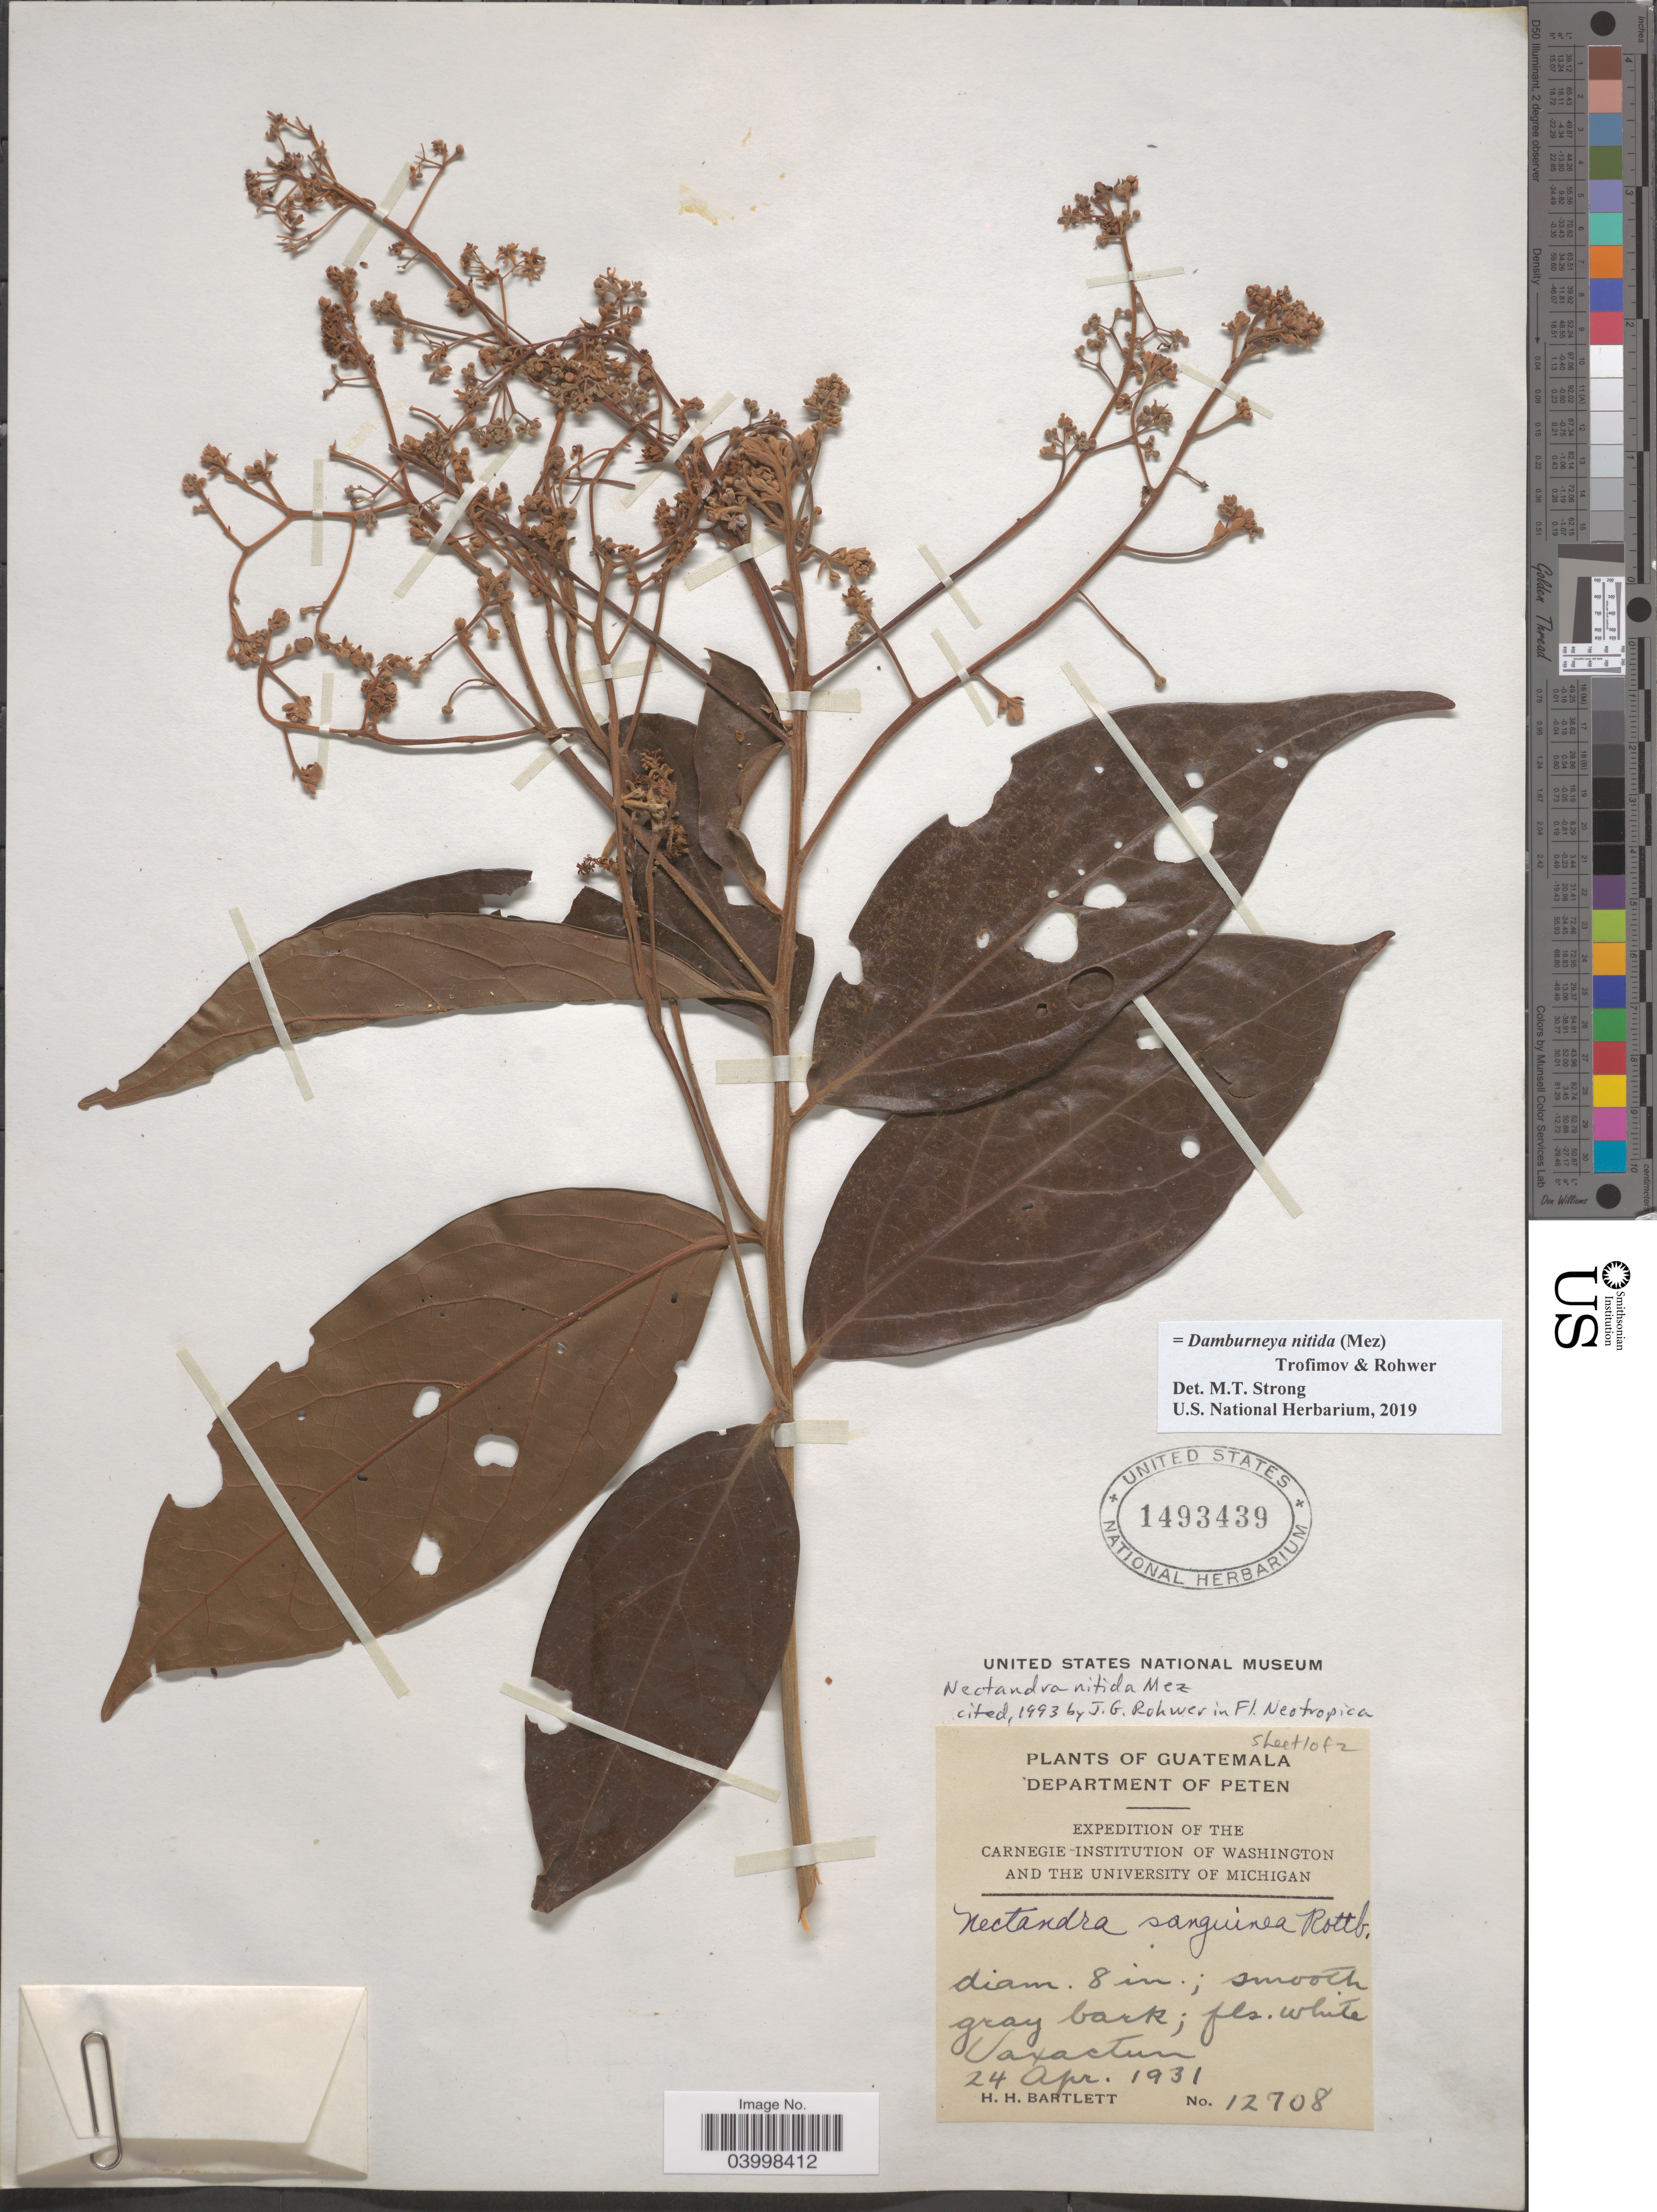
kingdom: Plantae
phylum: Tracheophyta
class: Magnoliopsida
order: Laurales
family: Lauraceae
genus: Damburneya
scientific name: Damburneya nitida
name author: (Mez) Trofimov & Rohwer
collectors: H. H. Bartlett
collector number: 12708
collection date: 1931-04-24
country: Guatemala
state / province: El Peten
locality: Department of Peten. Uaxactun.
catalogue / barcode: US 1493439